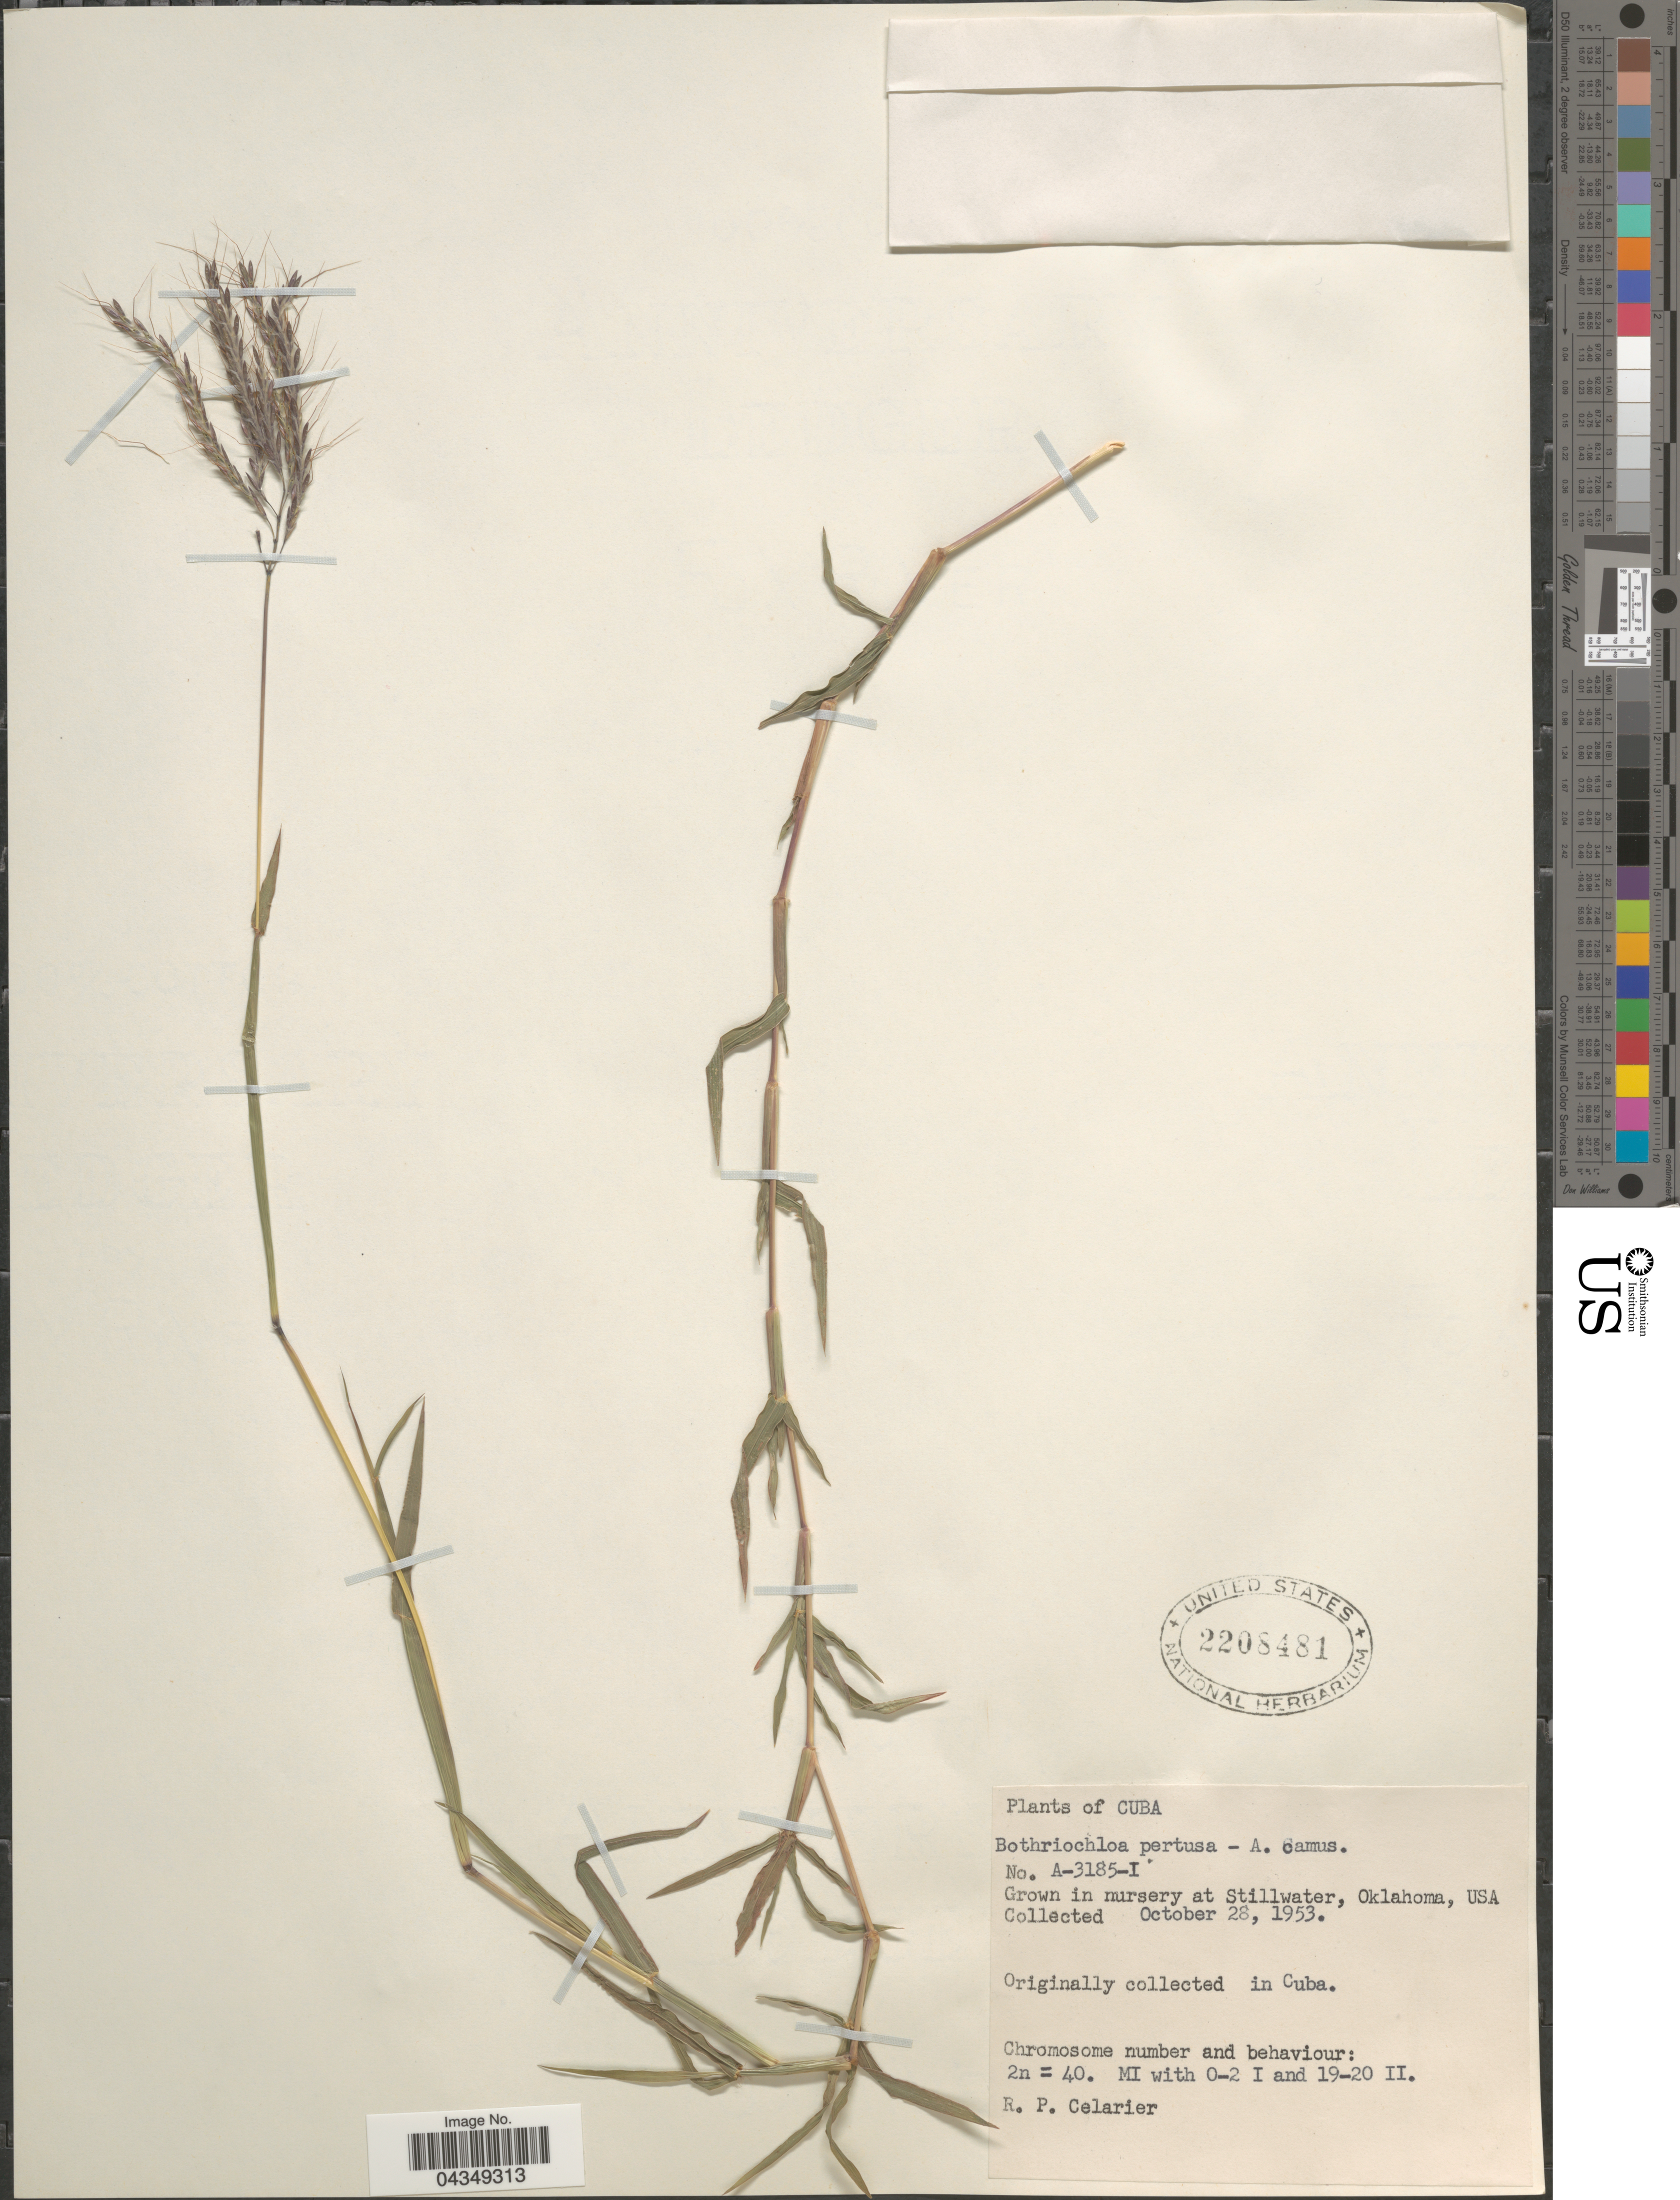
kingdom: Plantae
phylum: Tracheophyta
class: Liliopsida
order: Poales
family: Poaceae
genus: Bothriochloa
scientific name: Bothriochloa pertusa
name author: (L.) A. Camus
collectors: R. Celarier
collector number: A-3185-I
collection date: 1953-10-28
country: United States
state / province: Oklahoma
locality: Grown in nursery at Stillwater.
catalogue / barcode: US 2208481